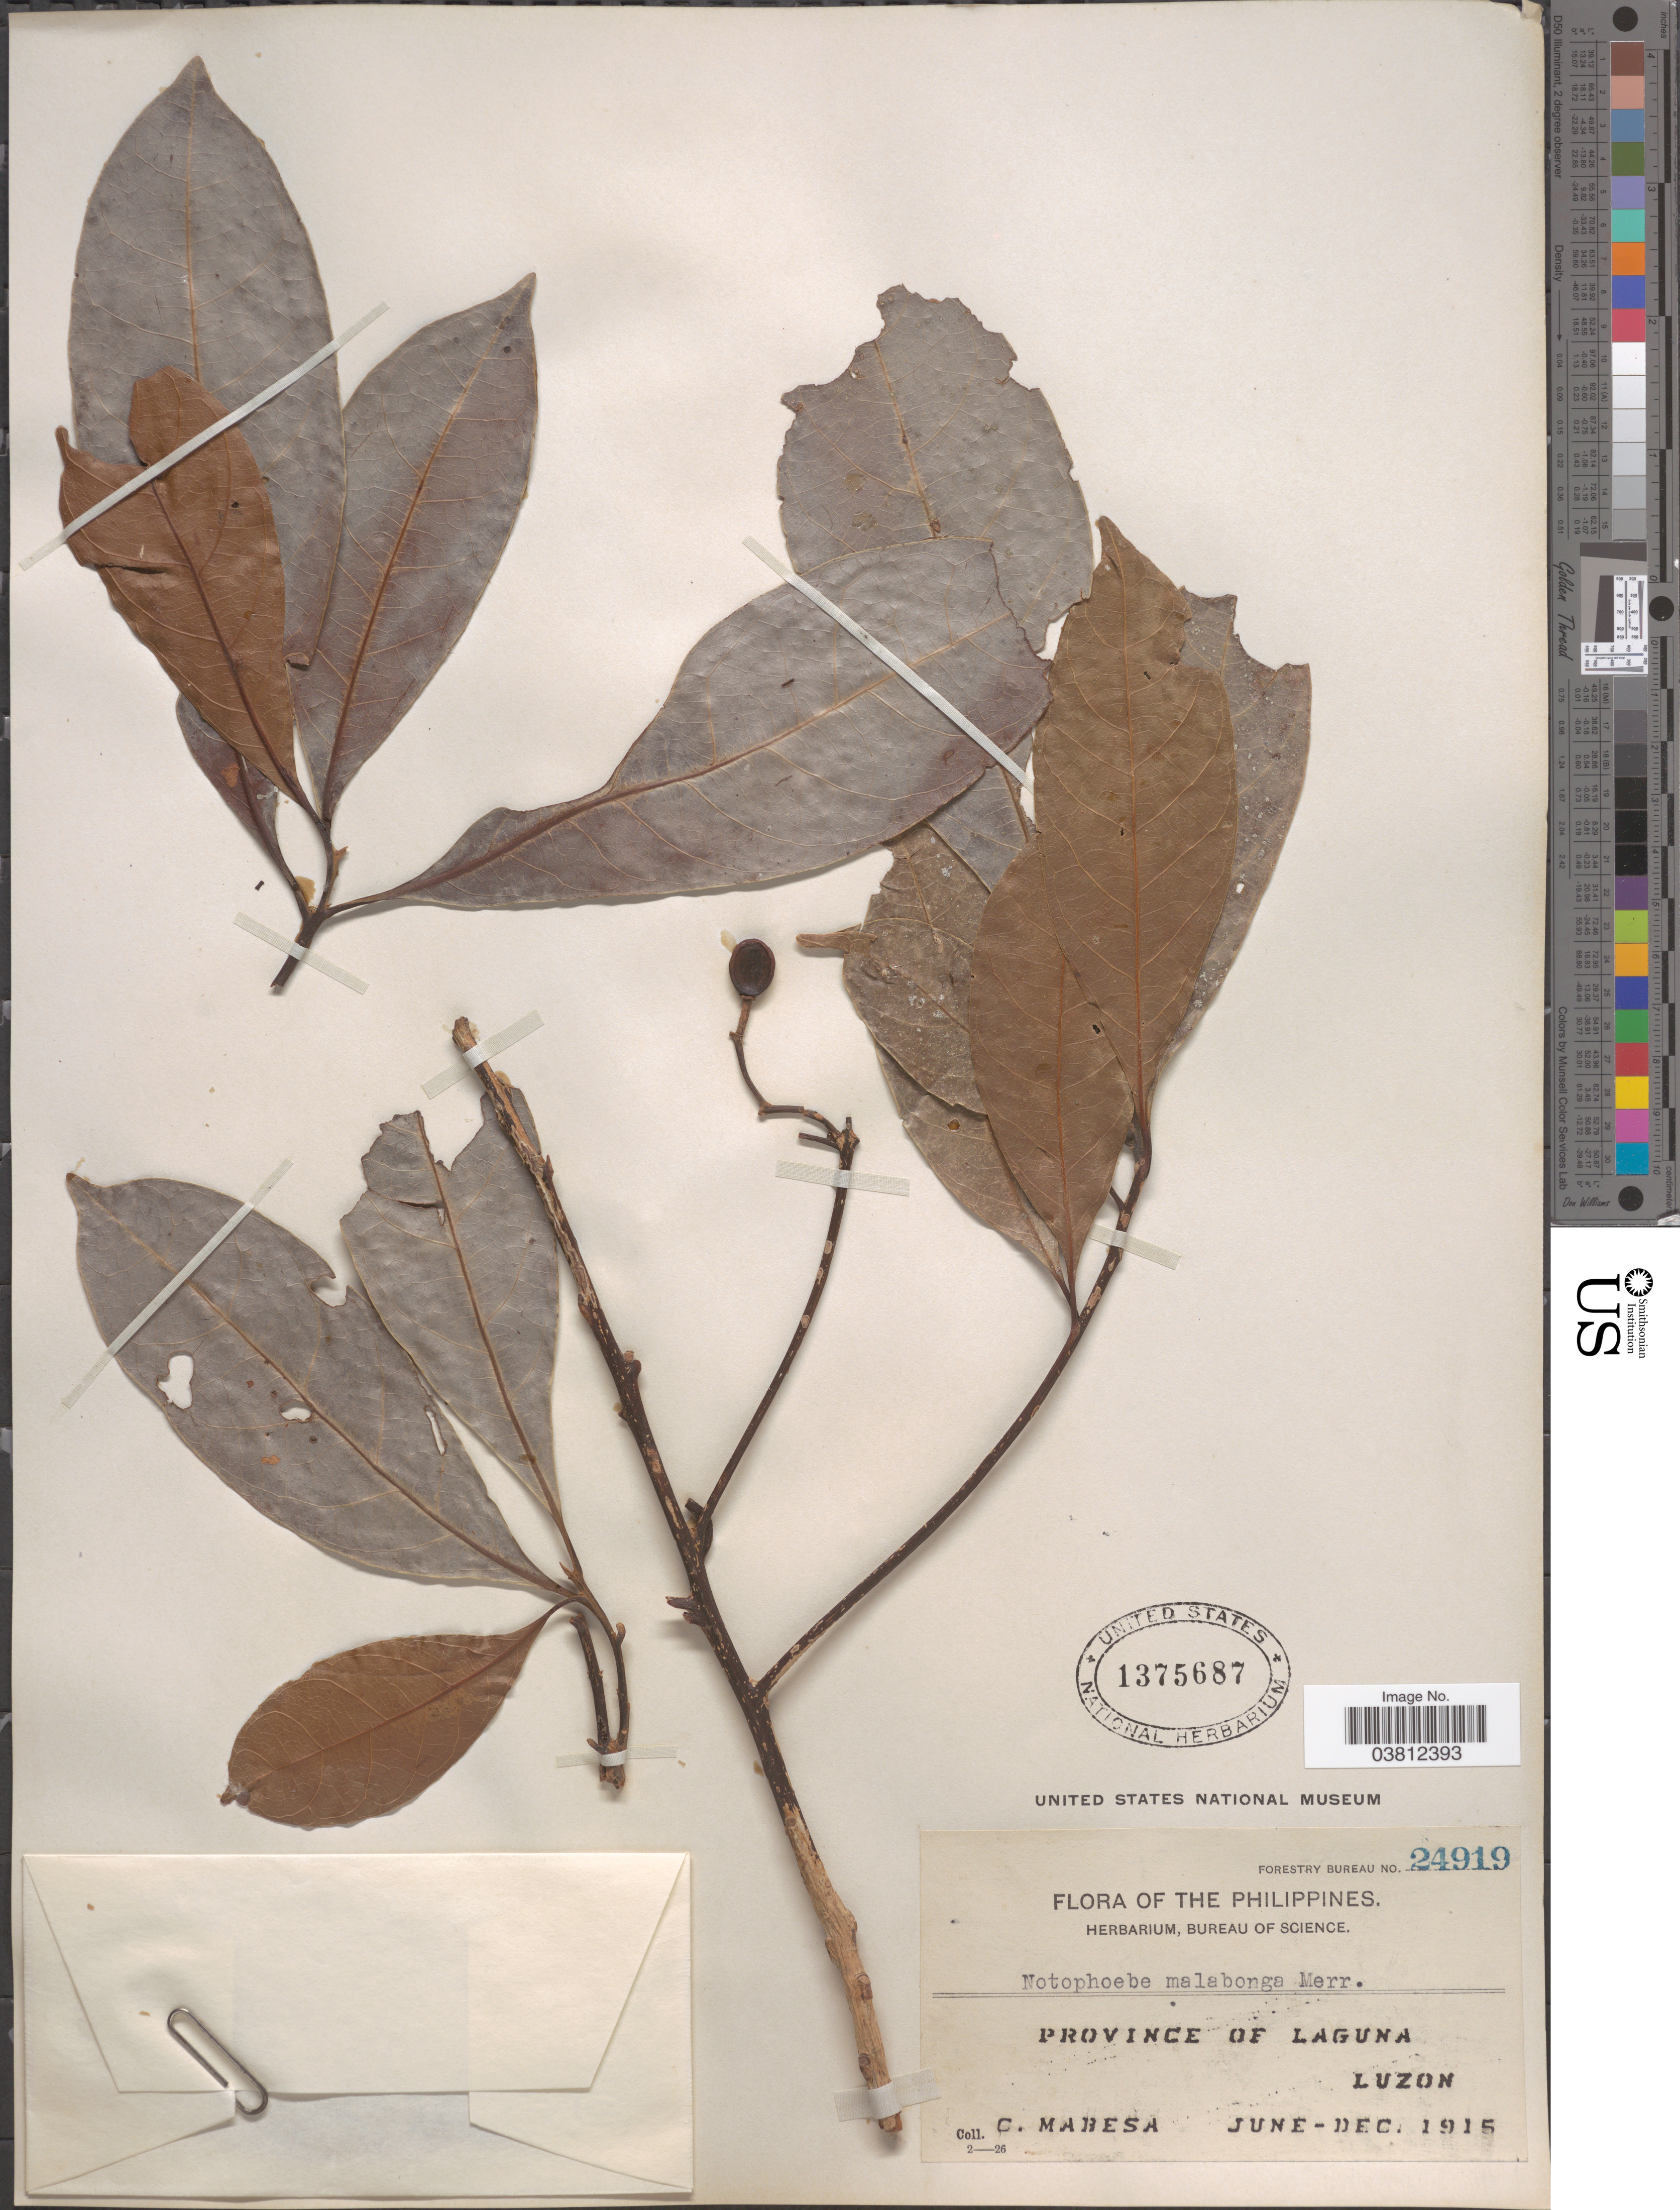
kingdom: Plantae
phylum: Tracheophyta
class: Magnoliopsida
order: Laurales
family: Lauraceae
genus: Nothaphoebe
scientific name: Nothaphoebe malabonga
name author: (Blanco) Merr.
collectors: C. Mabesa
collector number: Forestry Bureau 24919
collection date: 1915-06/1915-12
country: Philippines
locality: Province of Laguna. Luzon.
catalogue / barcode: US 1375687